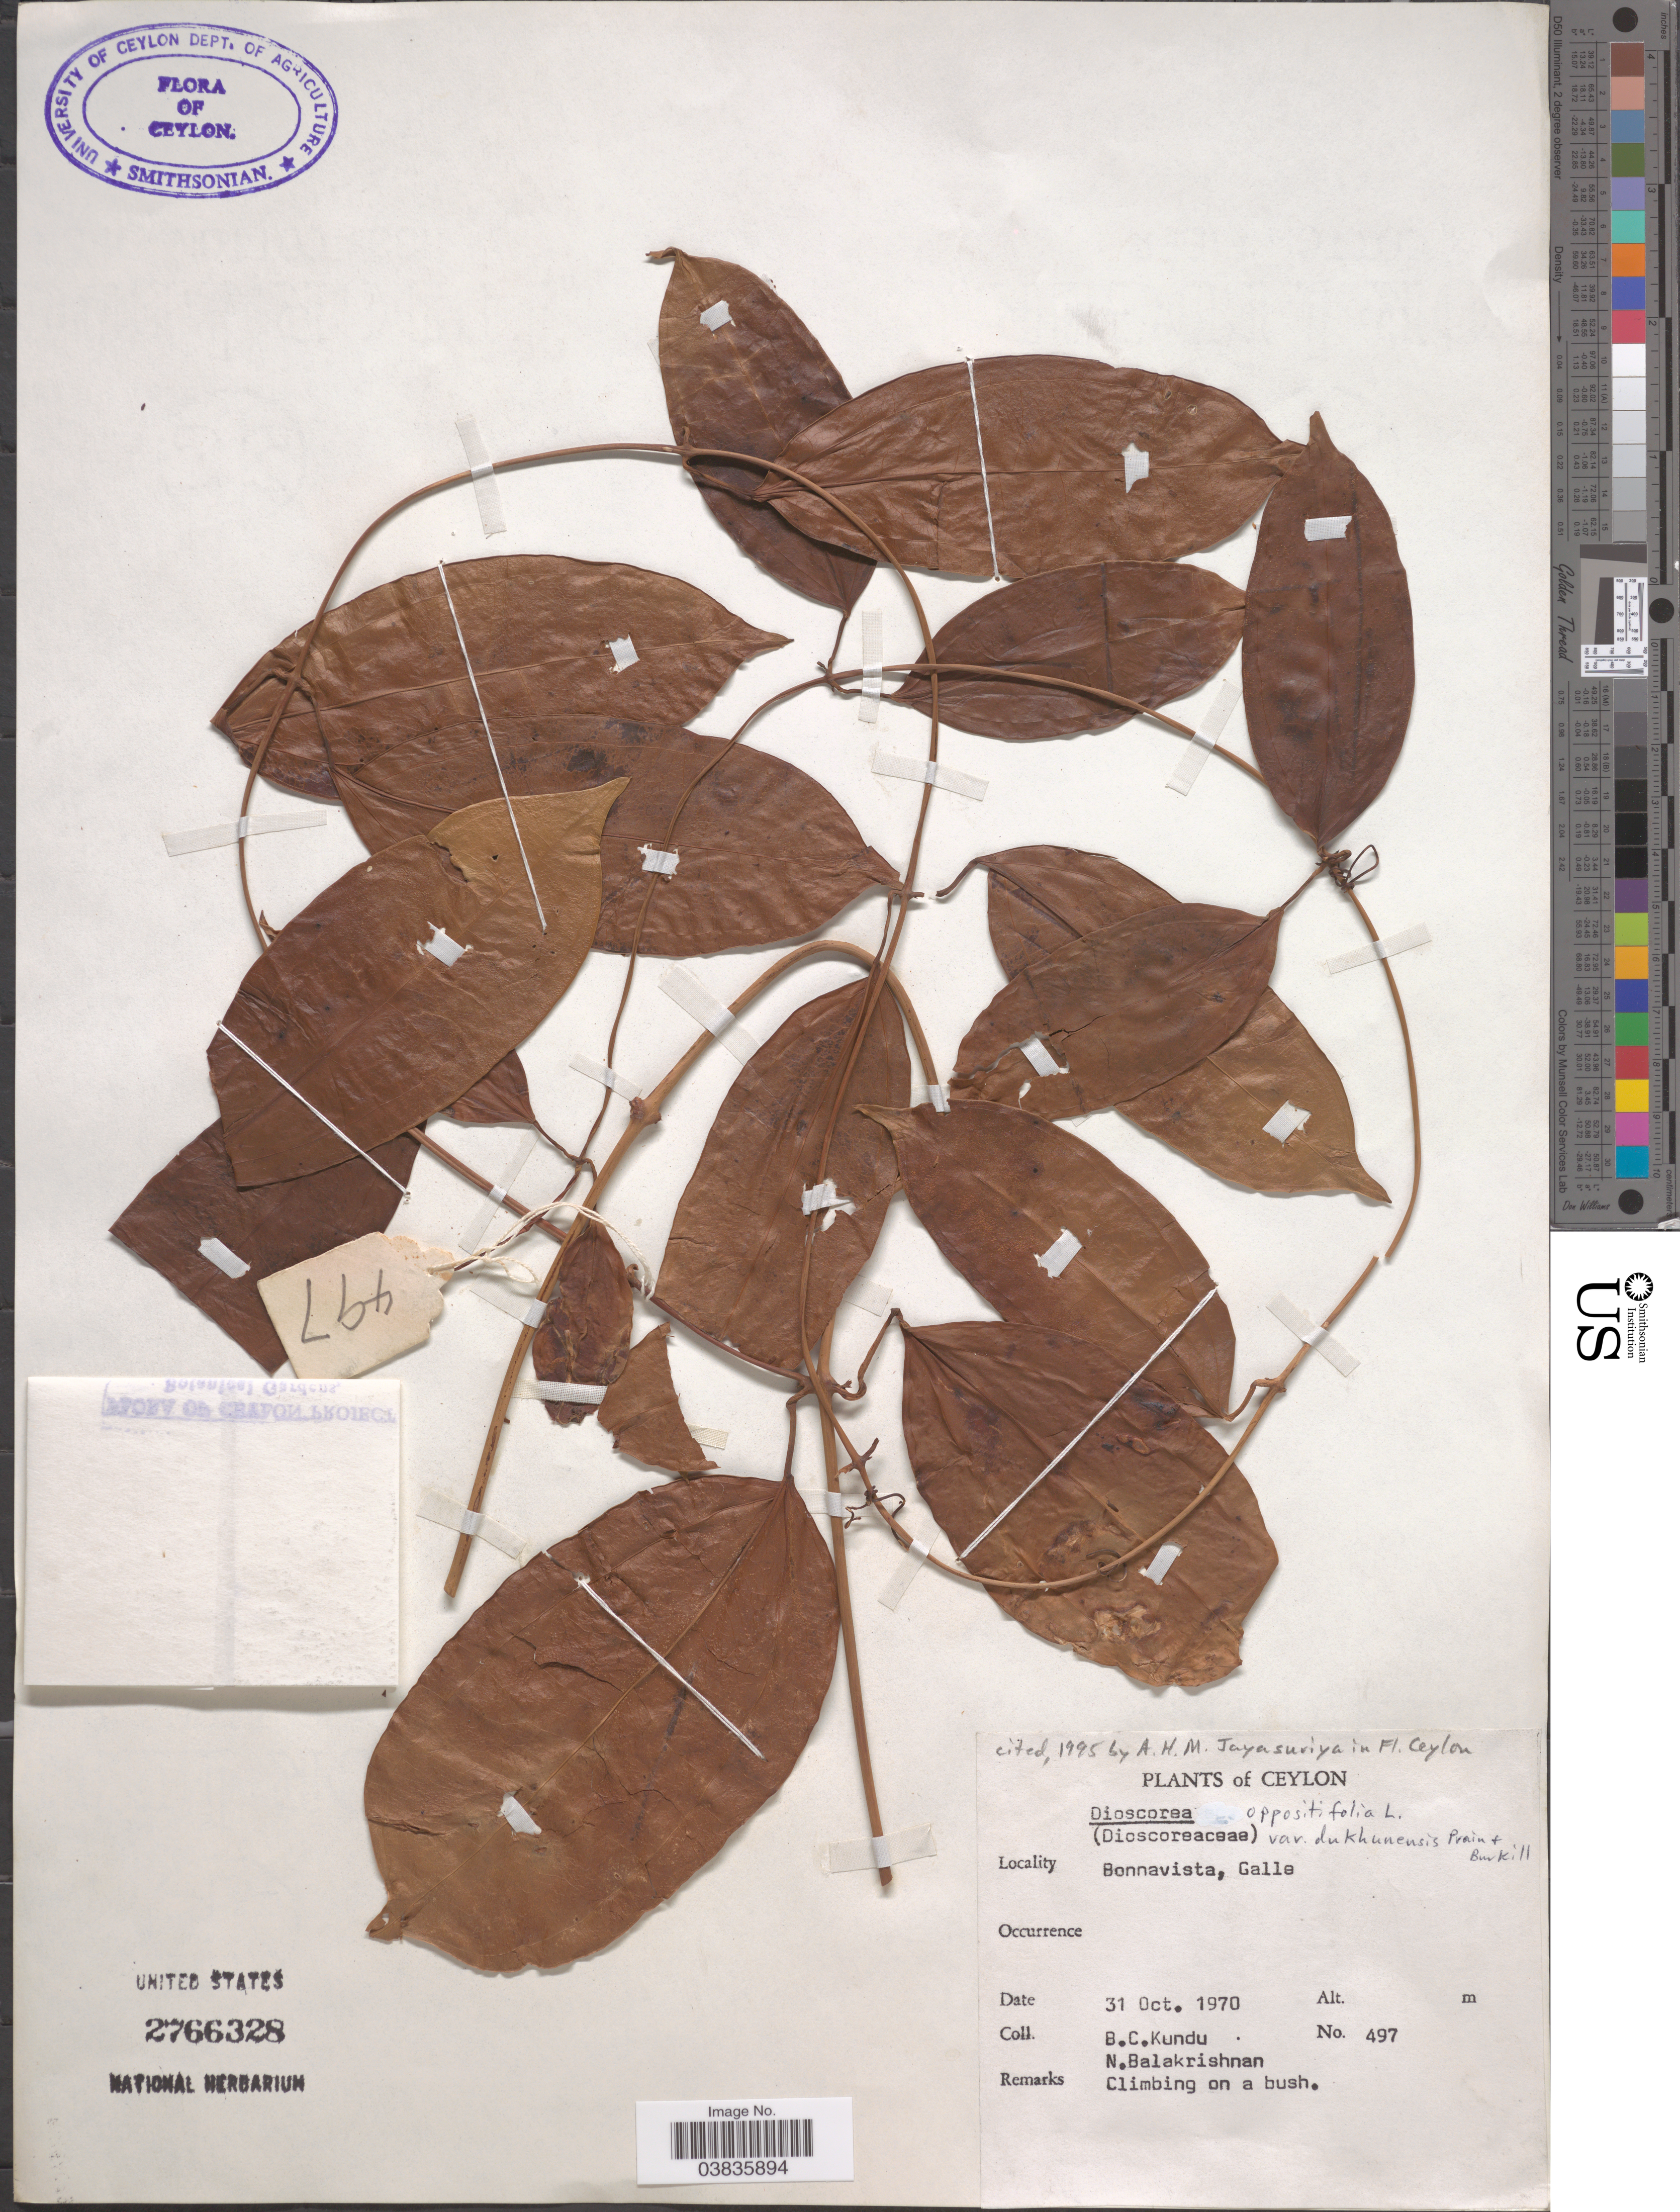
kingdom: Plantae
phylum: Tracheophyta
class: Liliopsida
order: Dioscoreales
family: Dioscoreaceae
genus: Dioscorea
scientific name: Dioscorea oppositifolia var. dukhunensis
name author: Prain & Burkill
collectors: B. C. Kundu & N. Balakrishnan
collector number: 497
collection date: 1970-10-31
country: Sri Lanka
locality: Ceylon. Bonnavista, Galle.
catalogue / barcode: US 2766328